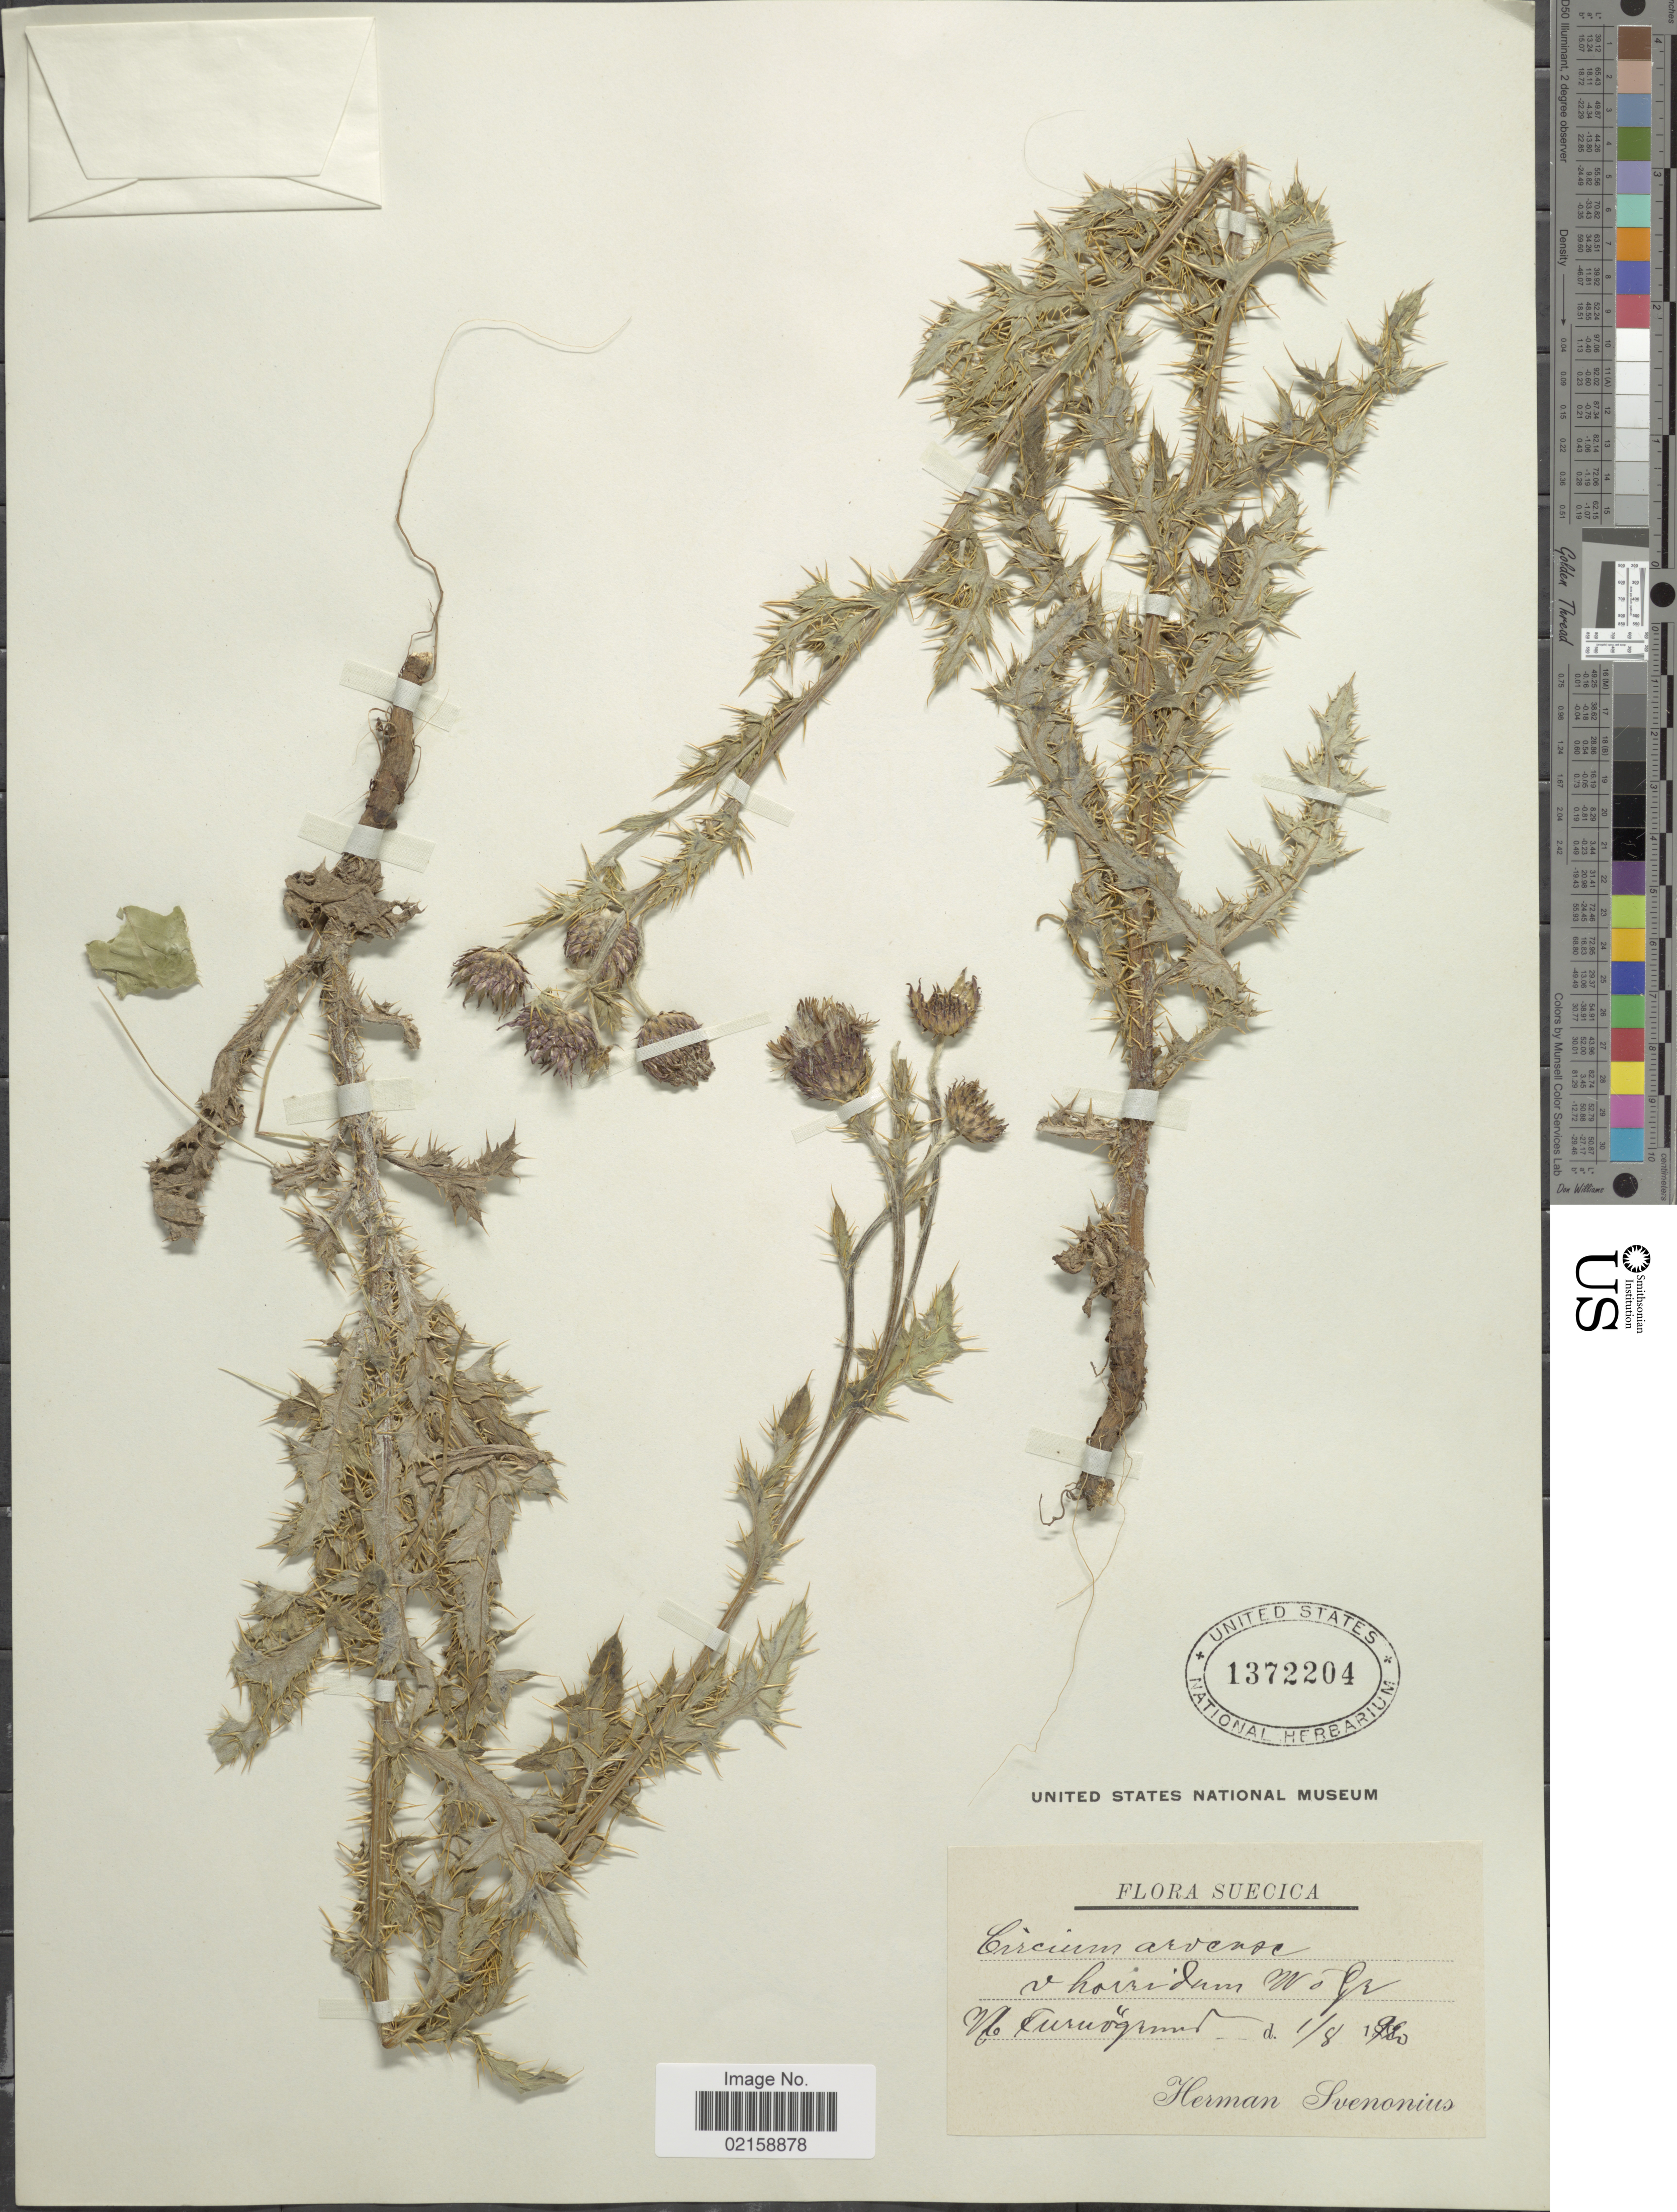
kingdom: Plantae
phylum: Tracheophyta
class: Magnoliopsida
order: Asterales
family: Asteraceae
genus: Cirsium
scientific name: Cirsium arvense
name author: (L.) Scop.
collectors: H. Svenonius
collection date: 1899-08-01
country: Sweden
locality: Vl Turuogrund. [interpreted]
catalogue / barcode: US 1372204